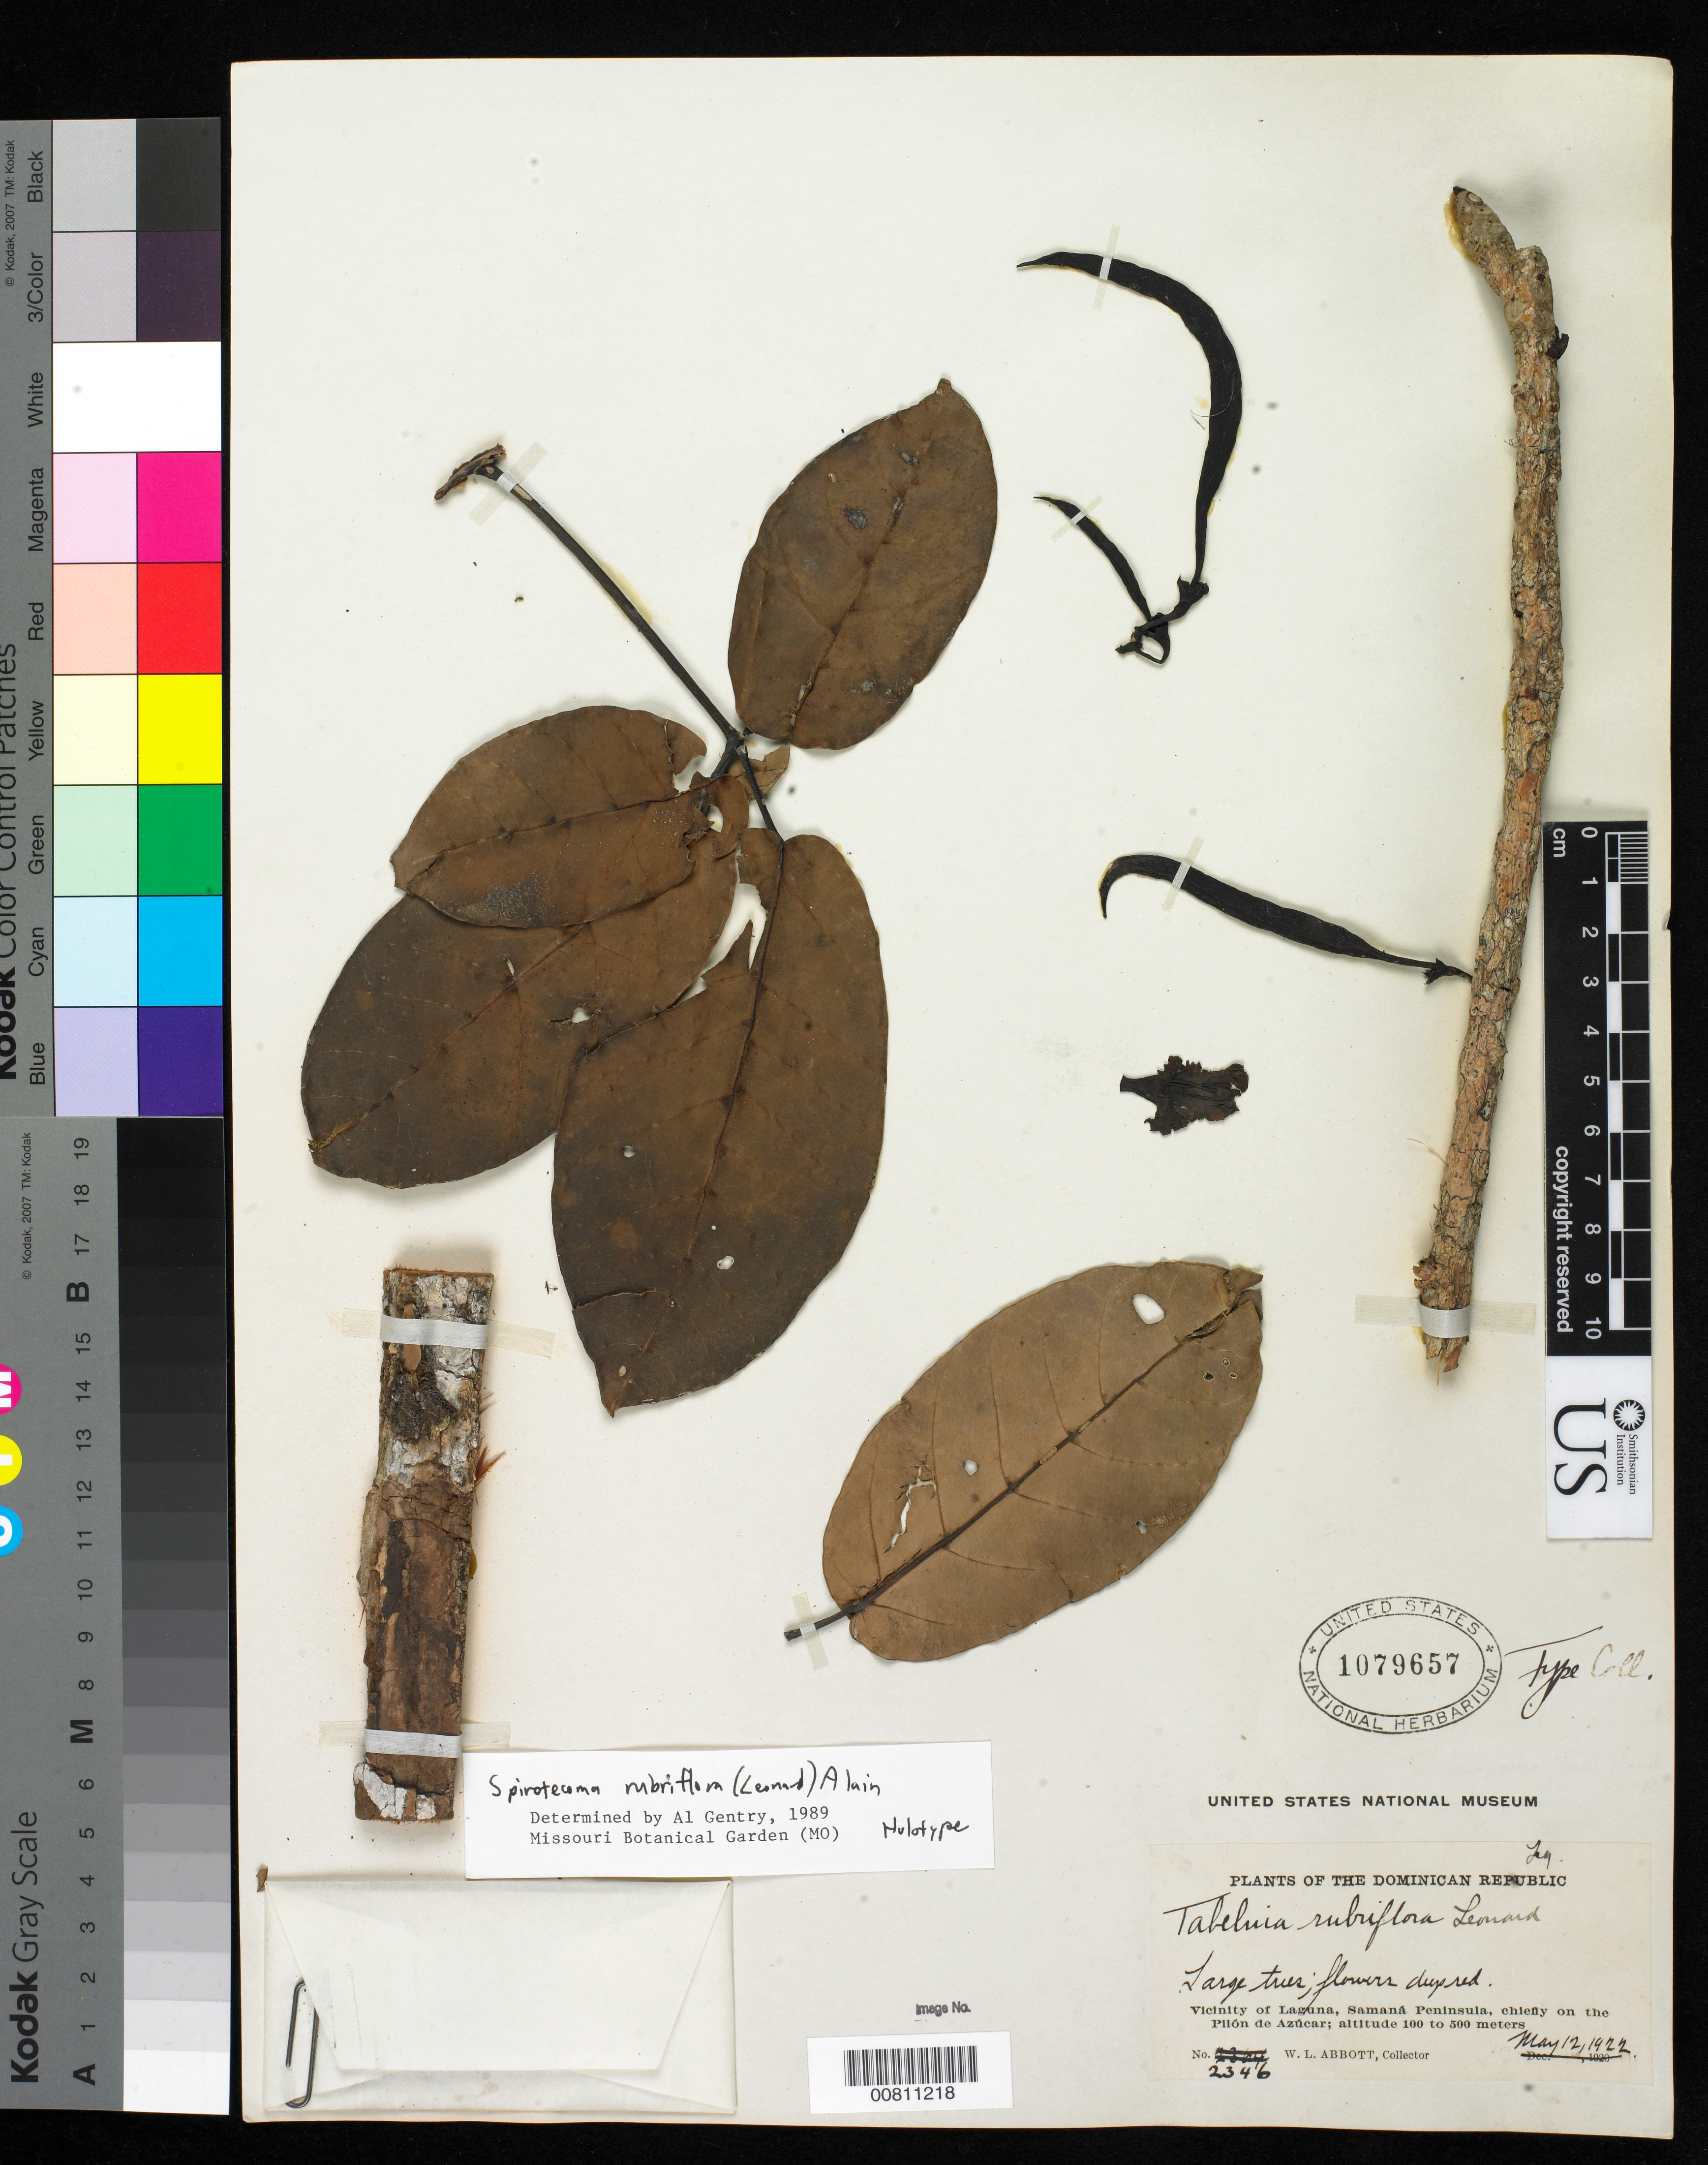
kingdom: Plantae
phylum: Tracheophyta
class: Magnoliopsida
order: Lamiales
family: Bignoniaceae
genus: Tabebuia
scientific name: Tabebuia rubriflora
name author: Leonard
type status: Holotype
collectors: W. L. Abbott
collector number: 2346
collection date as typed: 12 May 1922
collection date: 1922-05-12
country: Dominican Republic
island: Hispaniola Island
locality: Laguna on Pilon de Azucar.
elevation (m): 500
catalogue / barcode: US 1079657